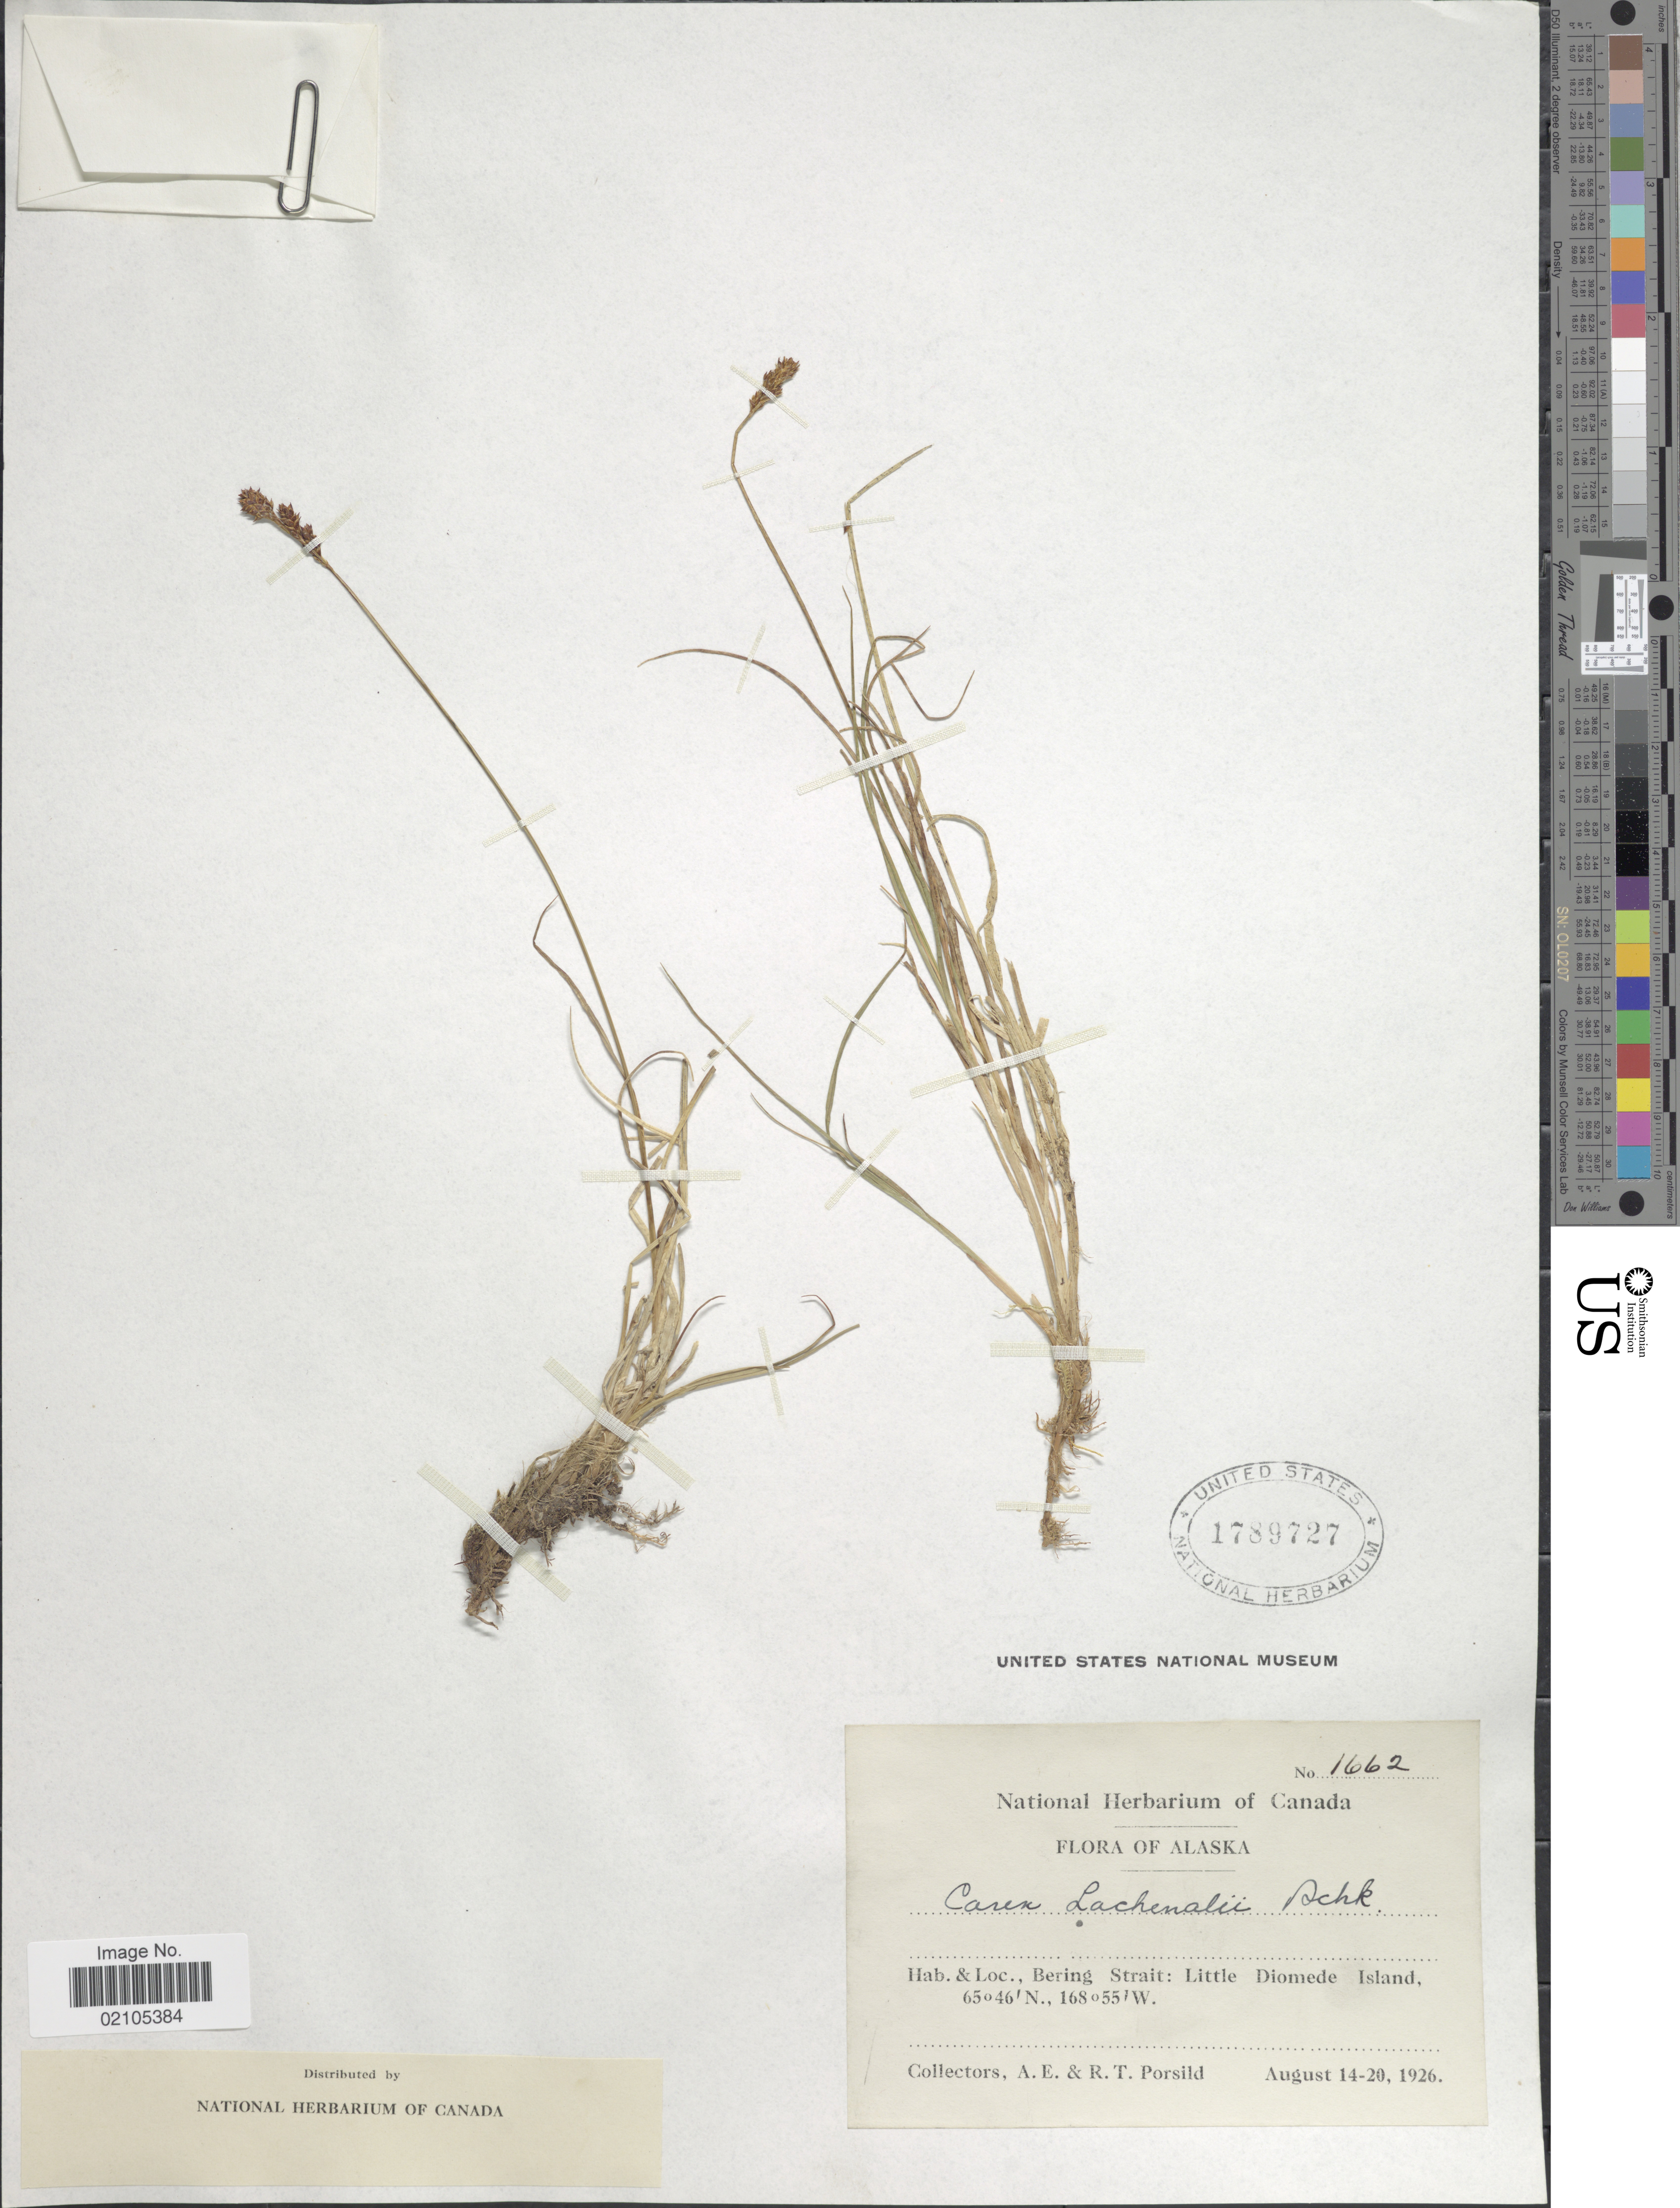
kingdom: Plantae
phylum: Tracheophyta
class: Liliopsida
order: Poales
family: Cyperaceae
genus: Carex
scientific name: Carex lachenalii subsp. lachenalii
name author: Schkuhr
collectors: A. E. Porsild & R. T. Porsild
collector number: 1662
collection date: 1926-08-14/1926-08-20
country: United States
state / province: Alaska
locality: Bering Strait: Little Diomede Island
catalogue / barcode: US 1789727